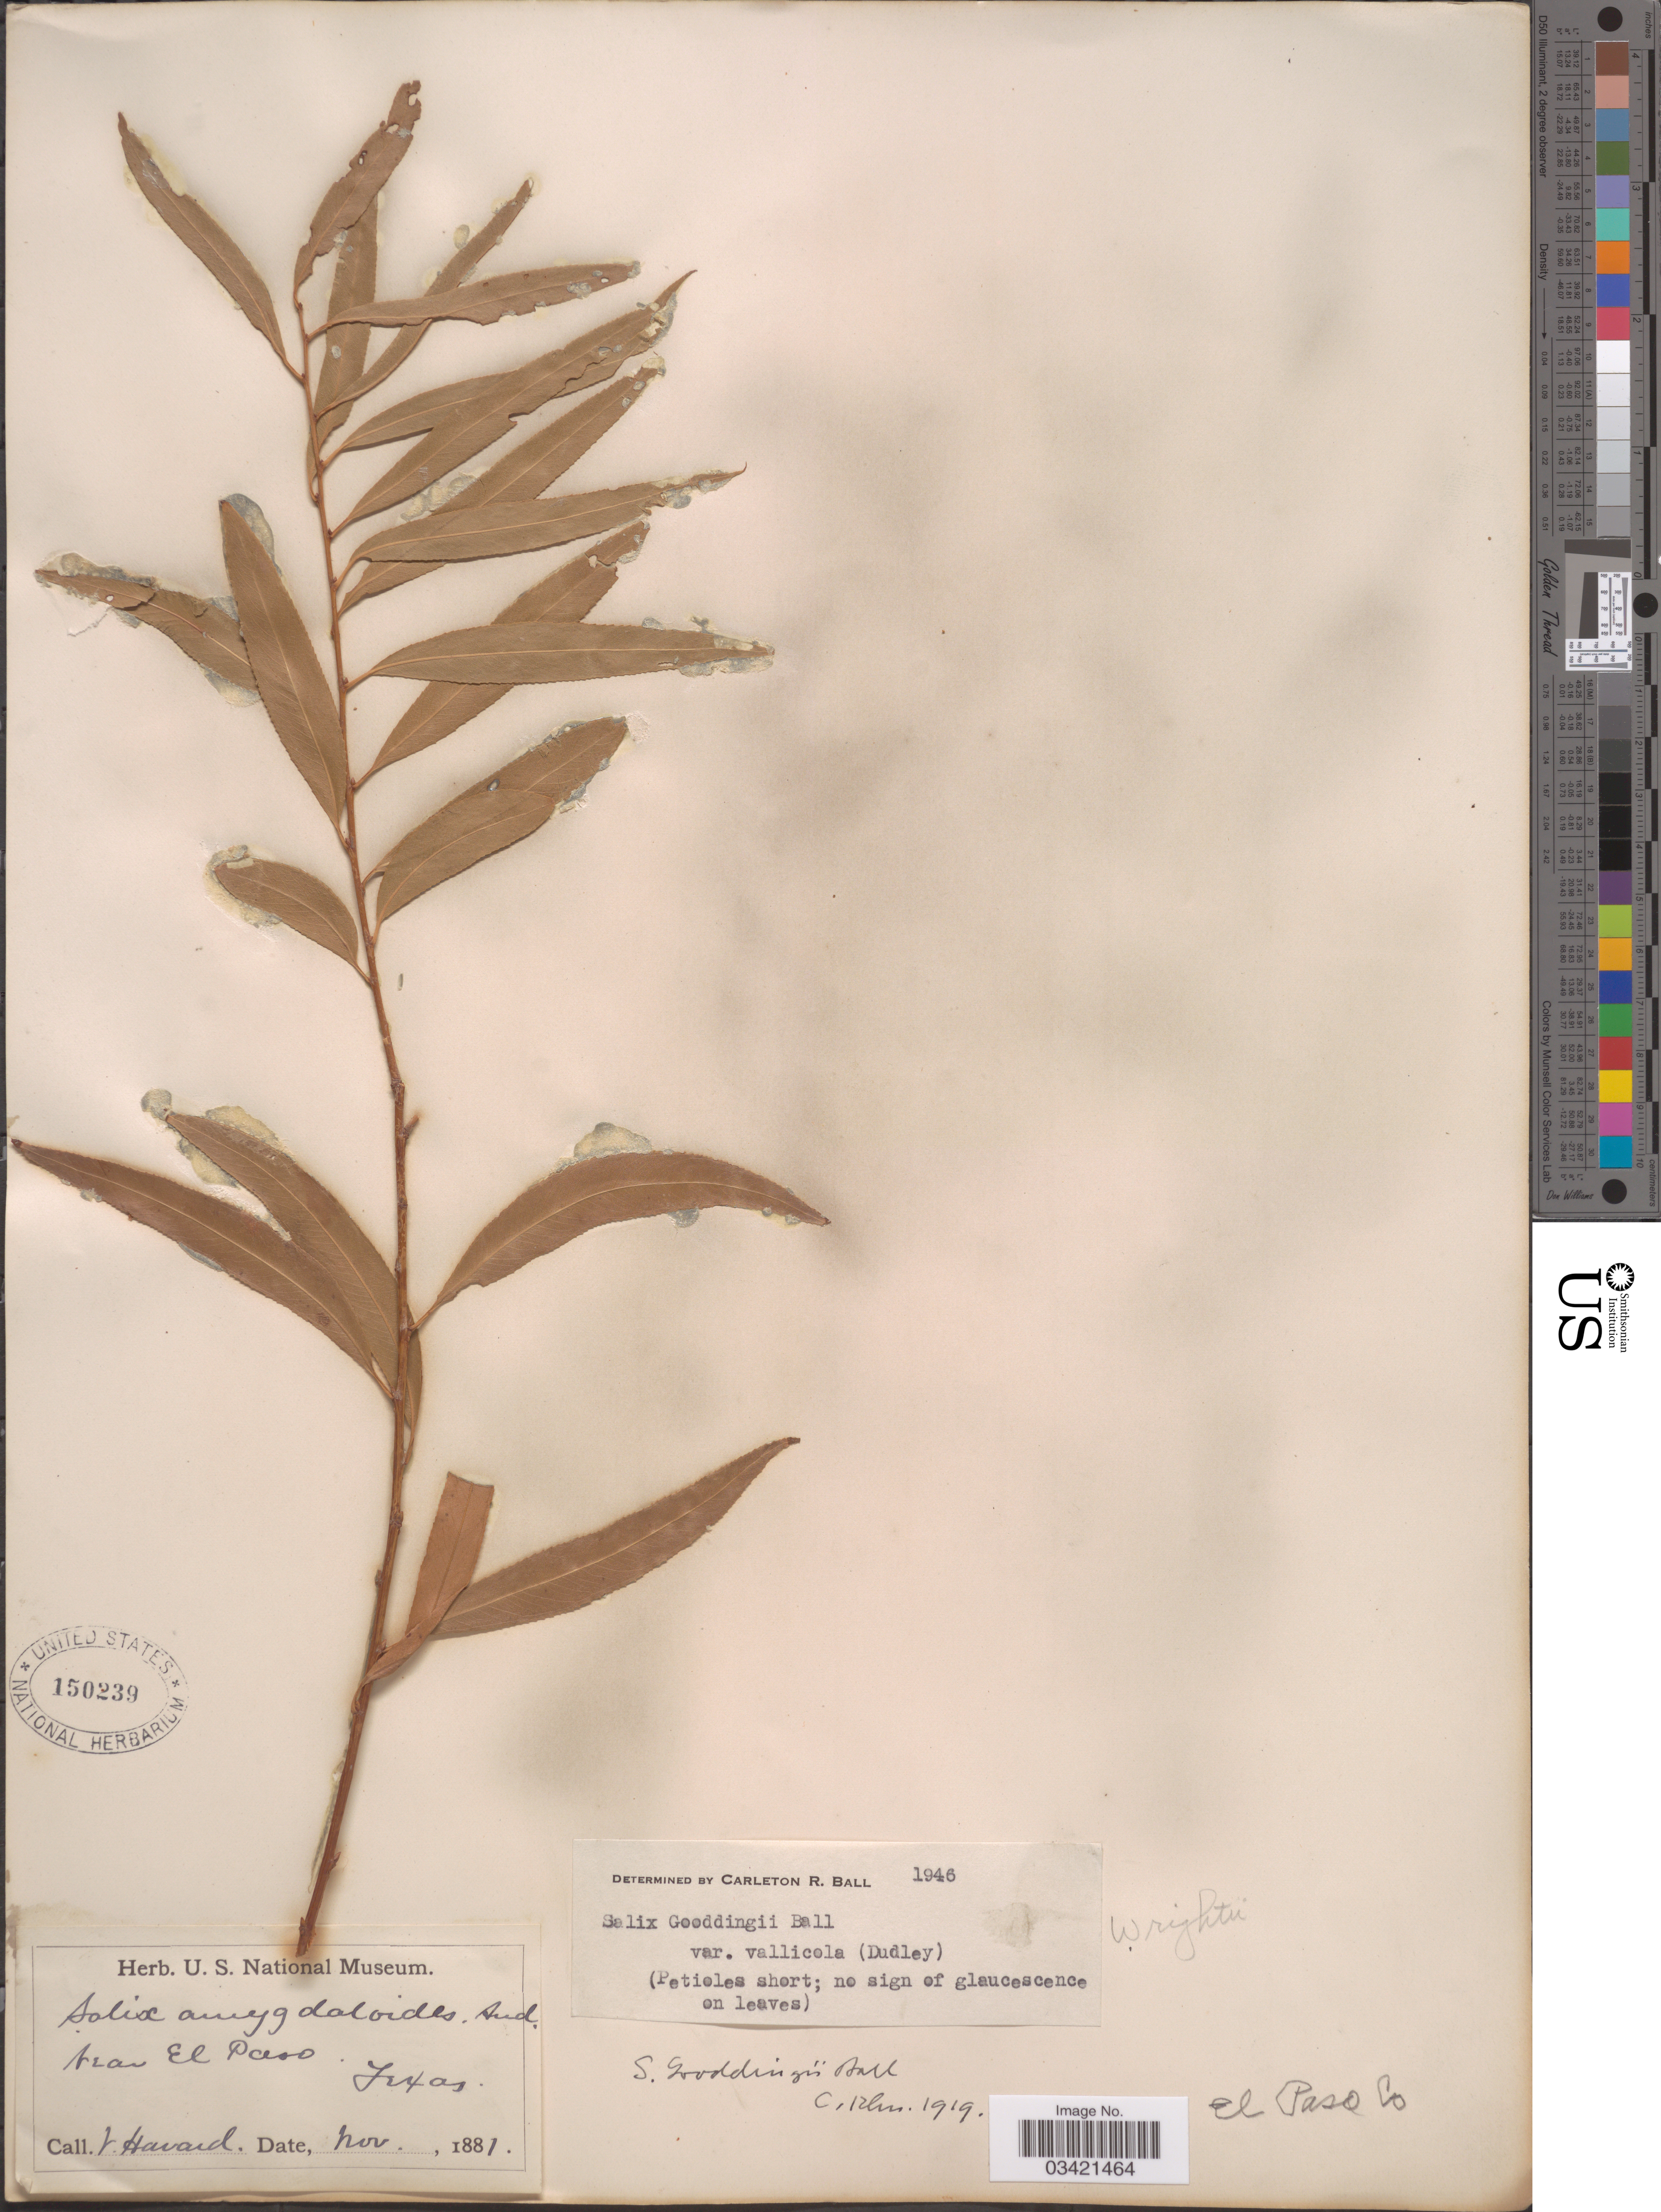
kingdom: Plantae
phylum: Tracheophyta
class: Magnoliopsida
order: Malpighiales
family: Salicaceae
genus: Salix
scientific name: Salix gooddingii var. vallicola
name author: (Dudley) C.R. Ball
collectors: V. Havard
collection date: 1881-11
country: United States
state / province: Texas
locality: Near El Paso. El Paso Co.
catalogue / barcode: US 150239